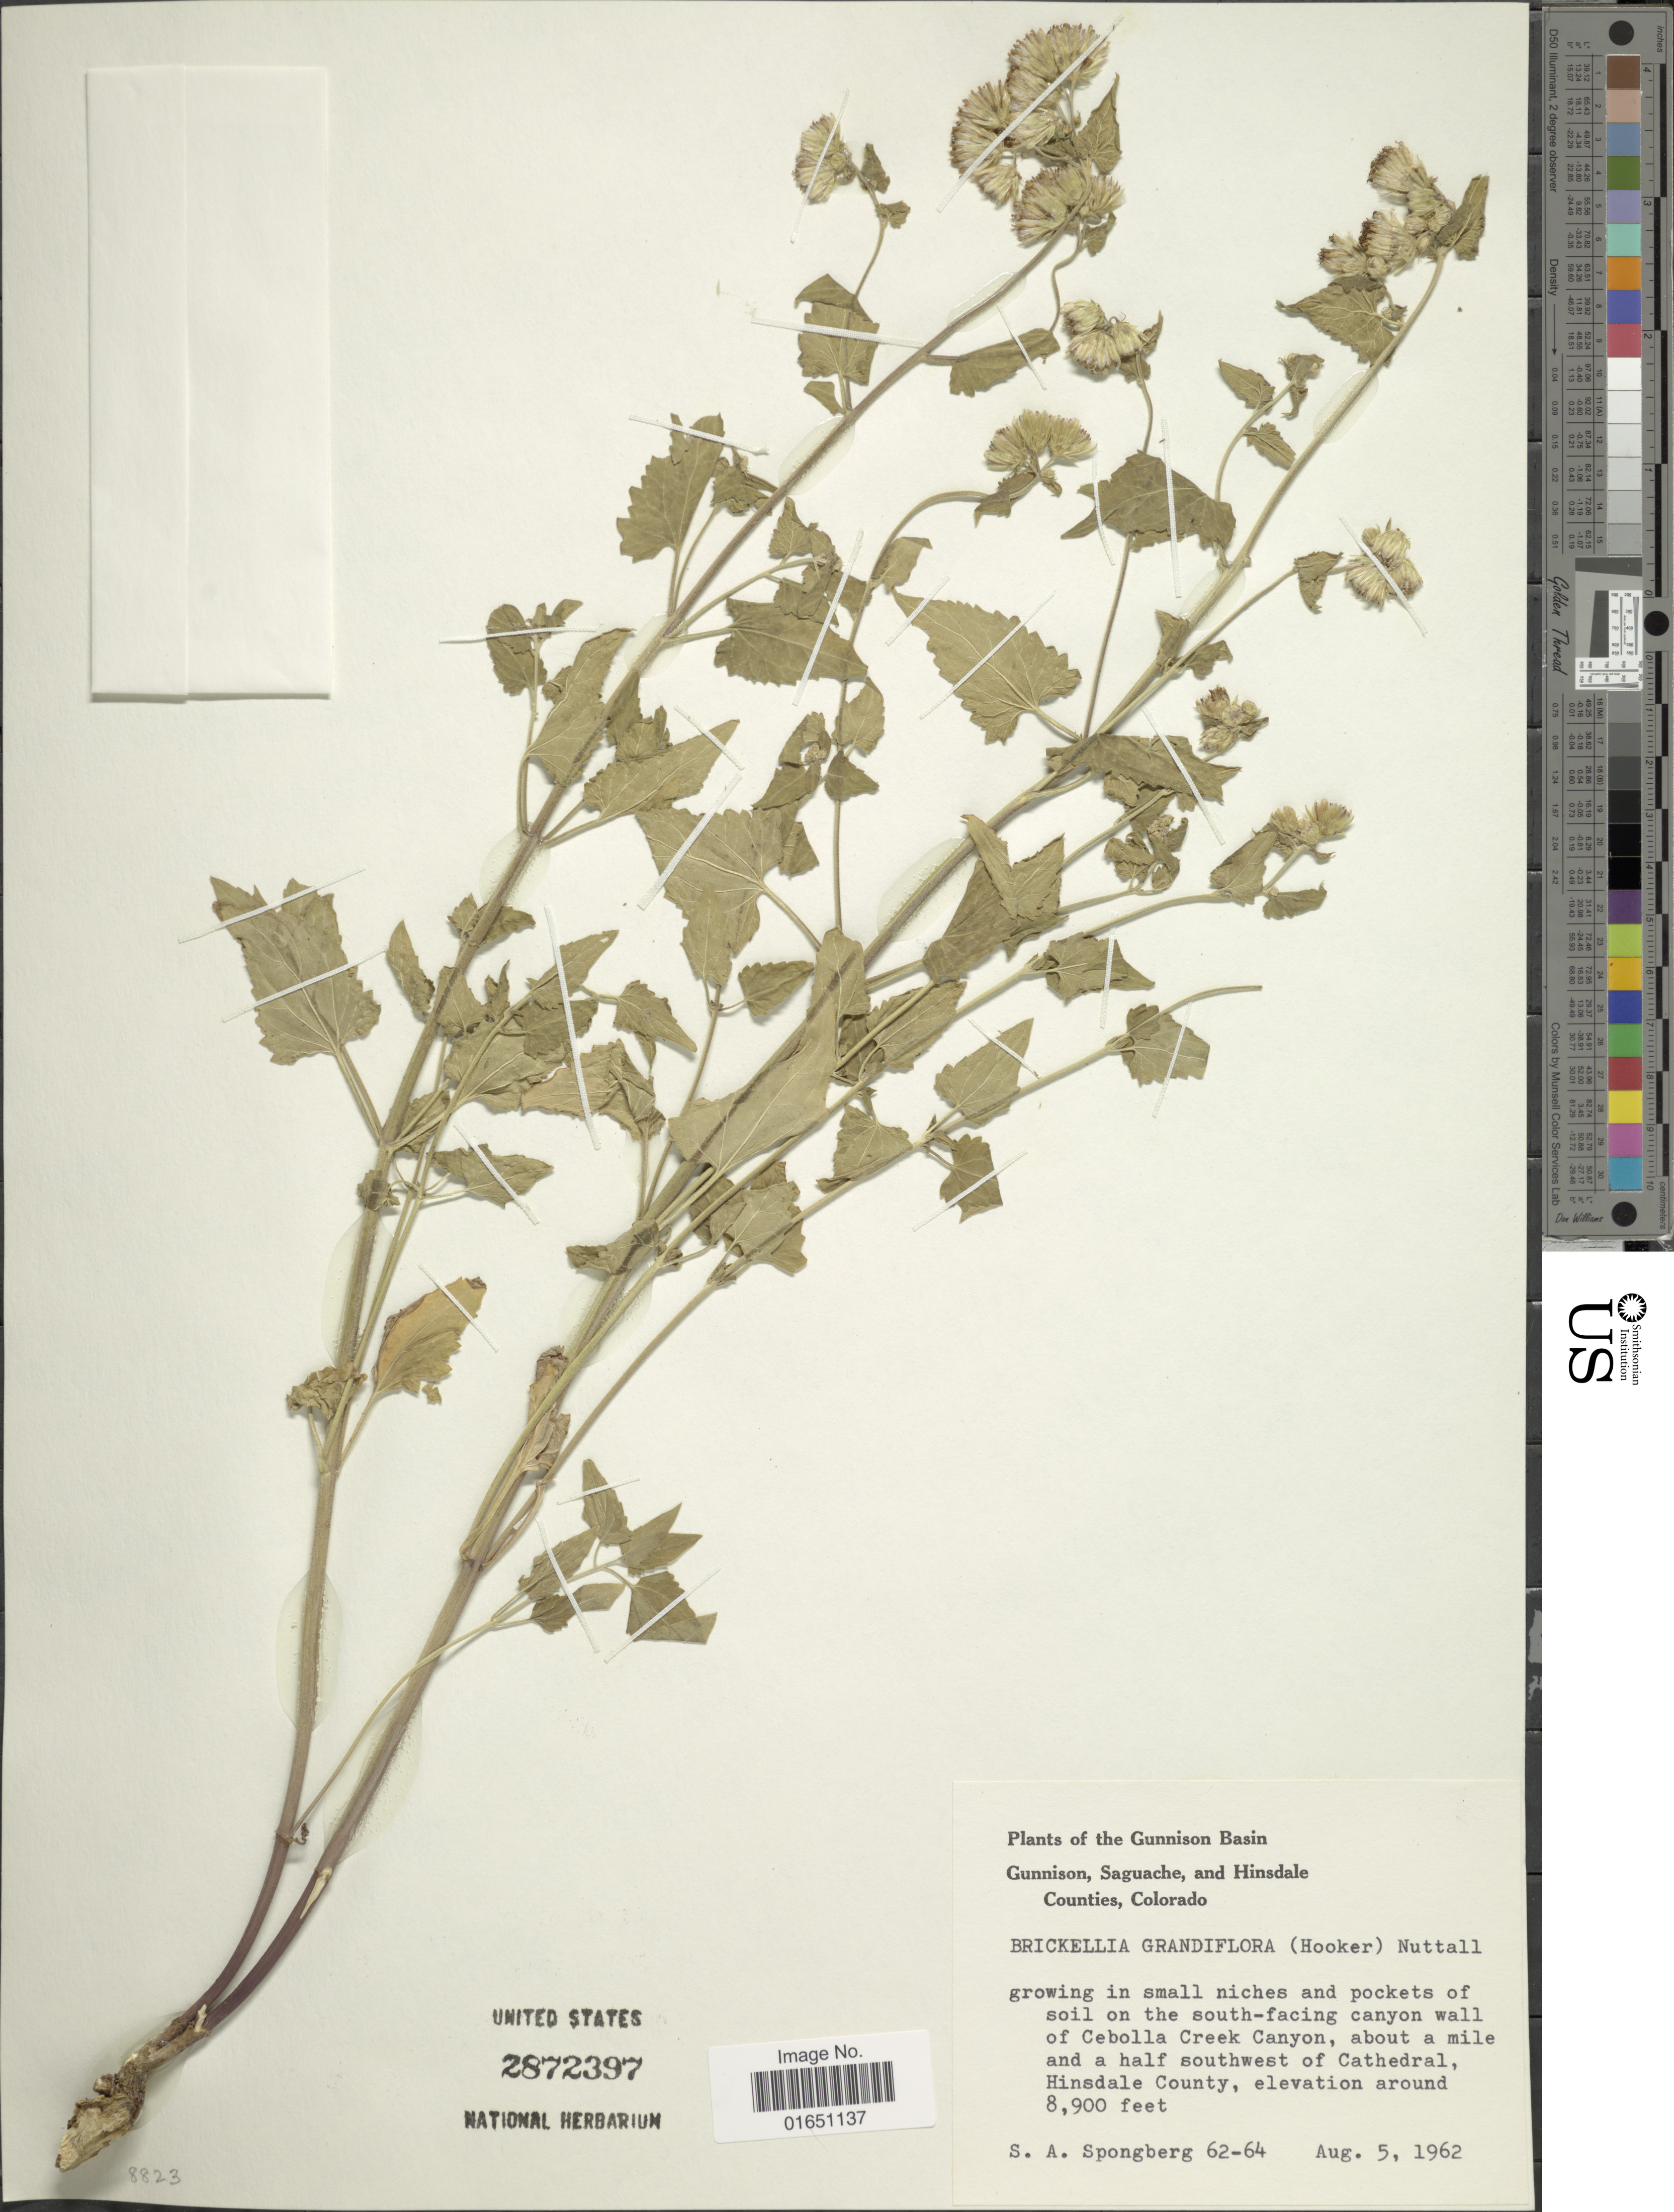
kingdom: Plantae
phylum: Tracheophyta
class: Magnoliopsida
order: Asterales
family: Asteraceae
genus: Brickellia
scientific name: Brickellia grandiflora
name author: (Hook.) Nutt.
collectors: S. A.Spongberg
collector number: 62-64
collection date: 1962-08-05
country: United States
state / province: Colorado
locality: The Gunnison Basin, Gunnison, Sagauche, and Hinsdale Counties, Colorado, On the south-facing canyon wall of Cebolla Creek Canyon, about a mile and a half southwest of Cathedral, Hinsdale County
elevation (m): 2713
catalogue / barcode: US 2872397